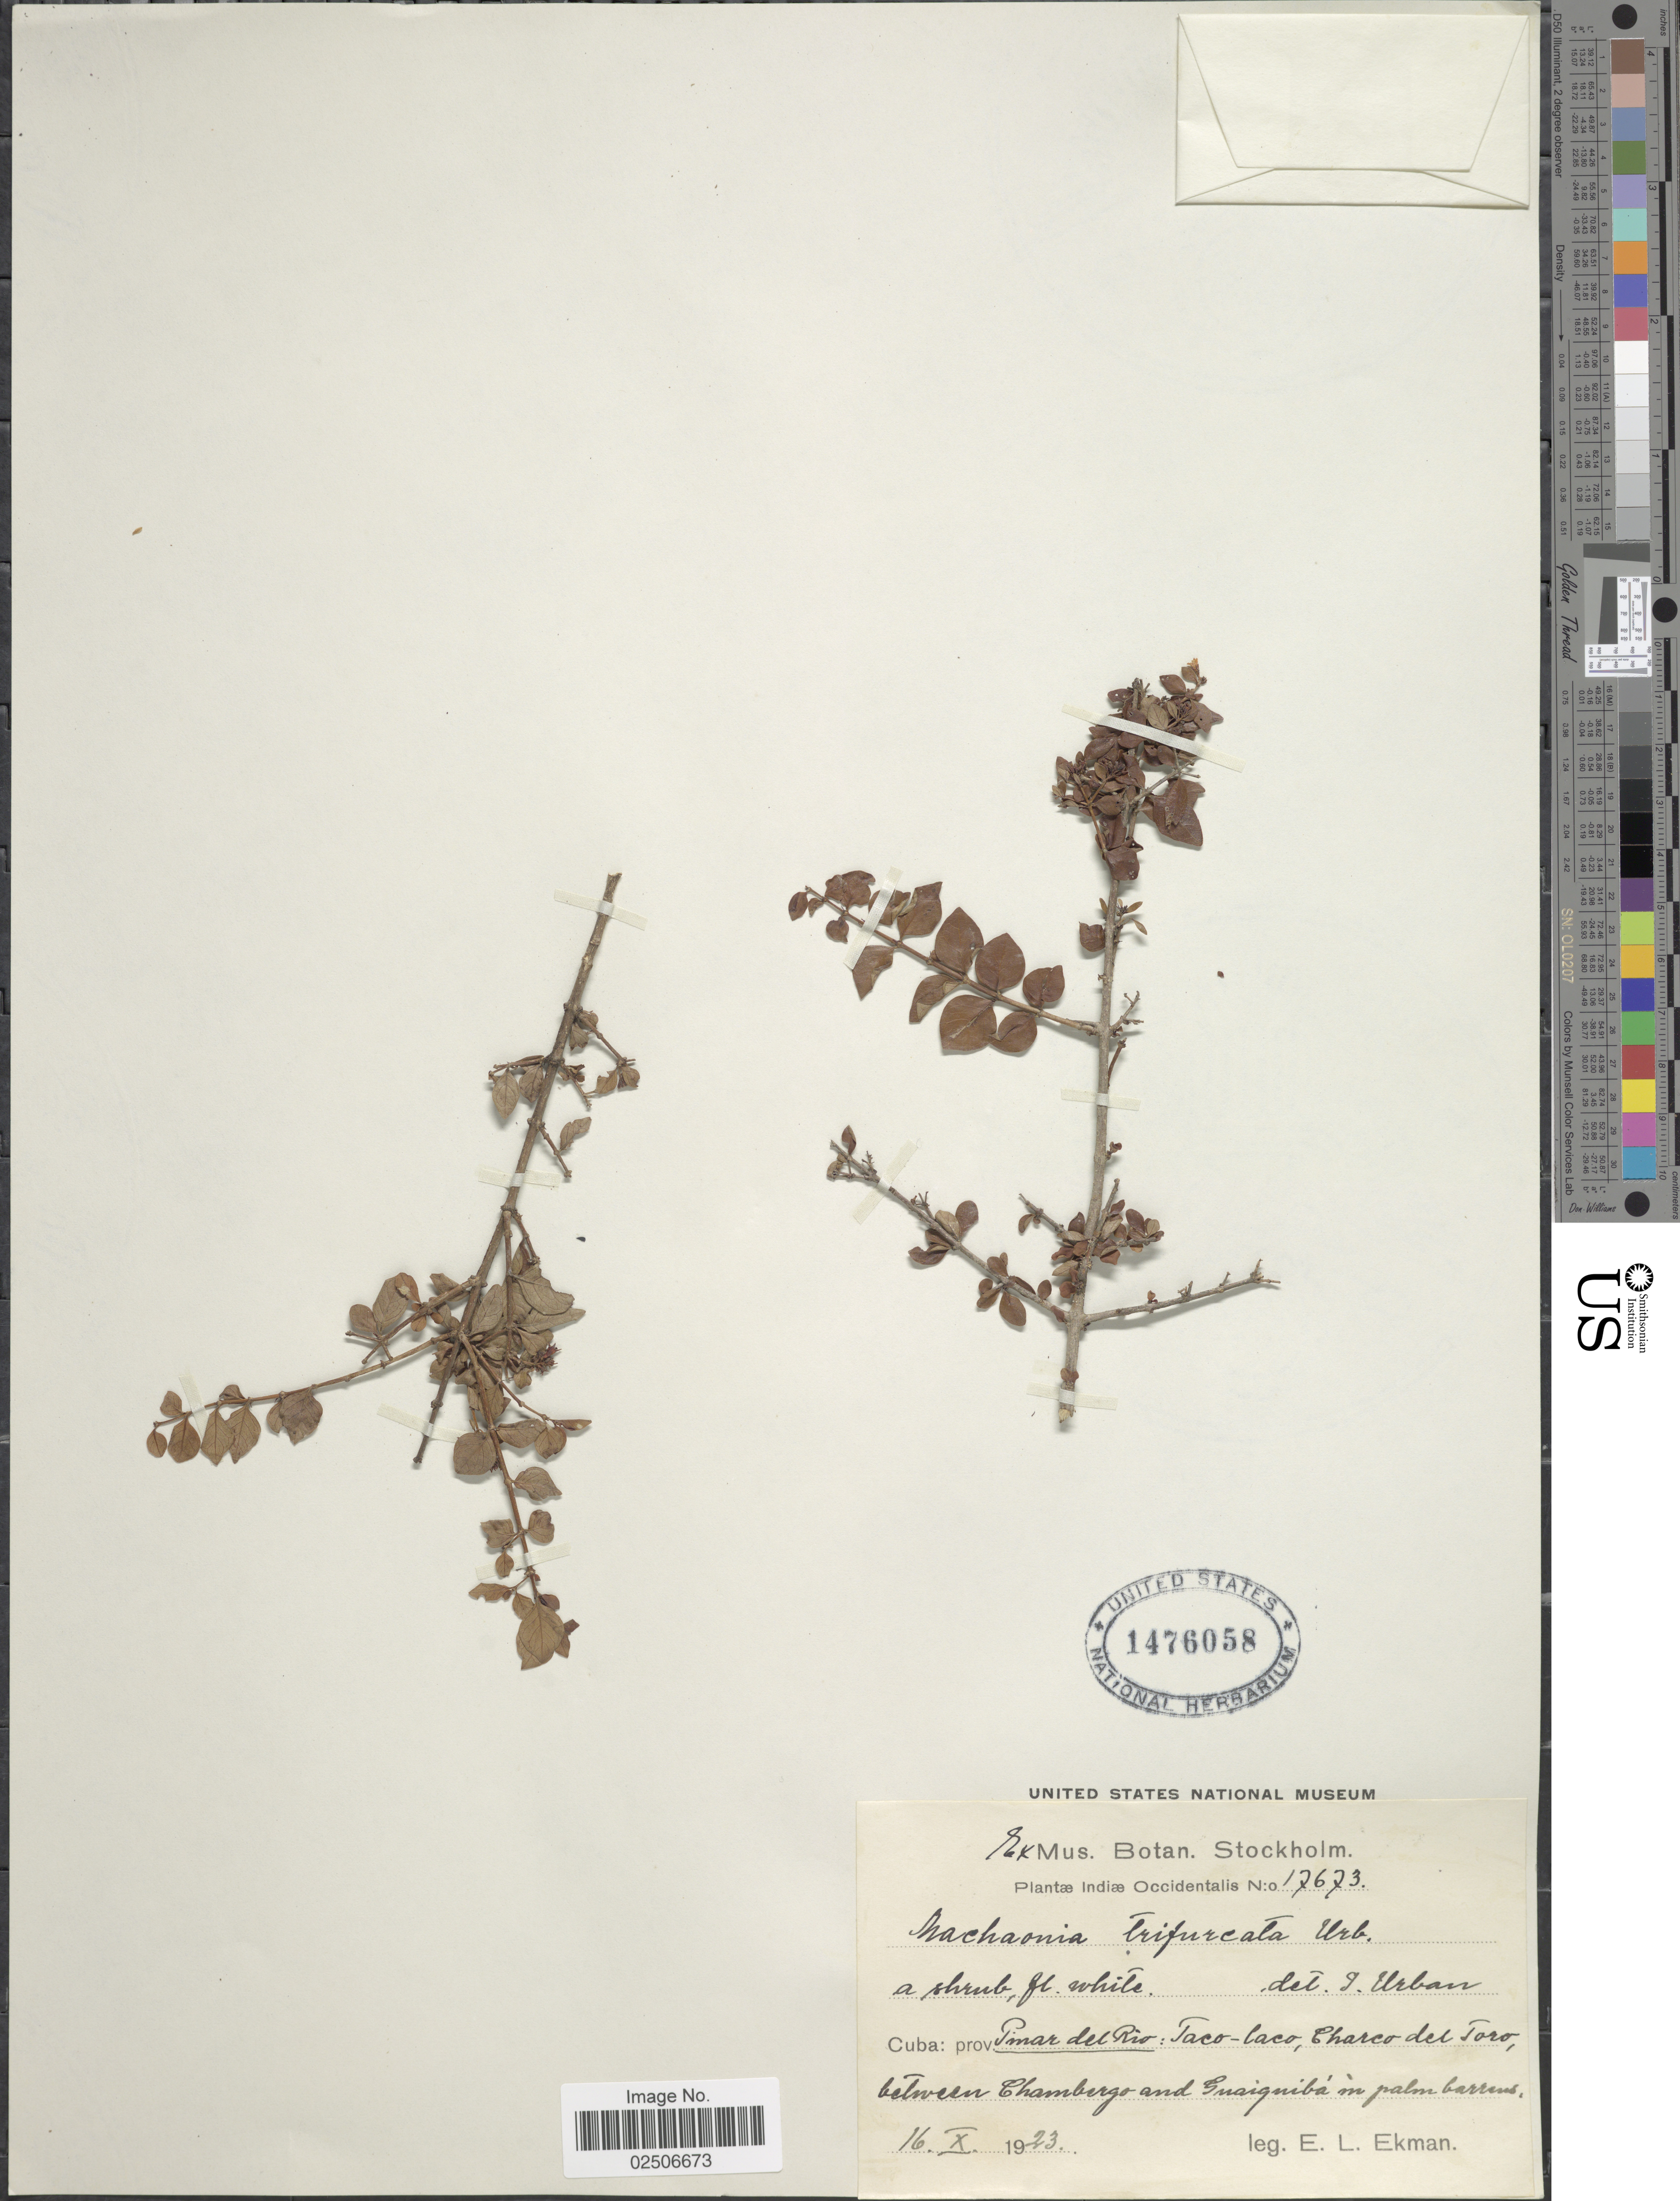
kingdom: Plantae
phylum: Tracheophyta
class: Magnoliopsida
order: Gentianales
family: Rubiaceae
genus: Machaonia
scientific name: Machaonia trifurcata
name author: Urb.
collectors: E. L. Ekman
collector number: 17673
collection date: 1923-10-16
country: Cuba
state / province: Pinar del Río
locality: Indiae Occidentalis, Pimar del Rio: Taco-laco, Charco del [el] Toro, between Chambergo and Guaiguiba in palm barrens.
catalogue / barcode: US 1476058